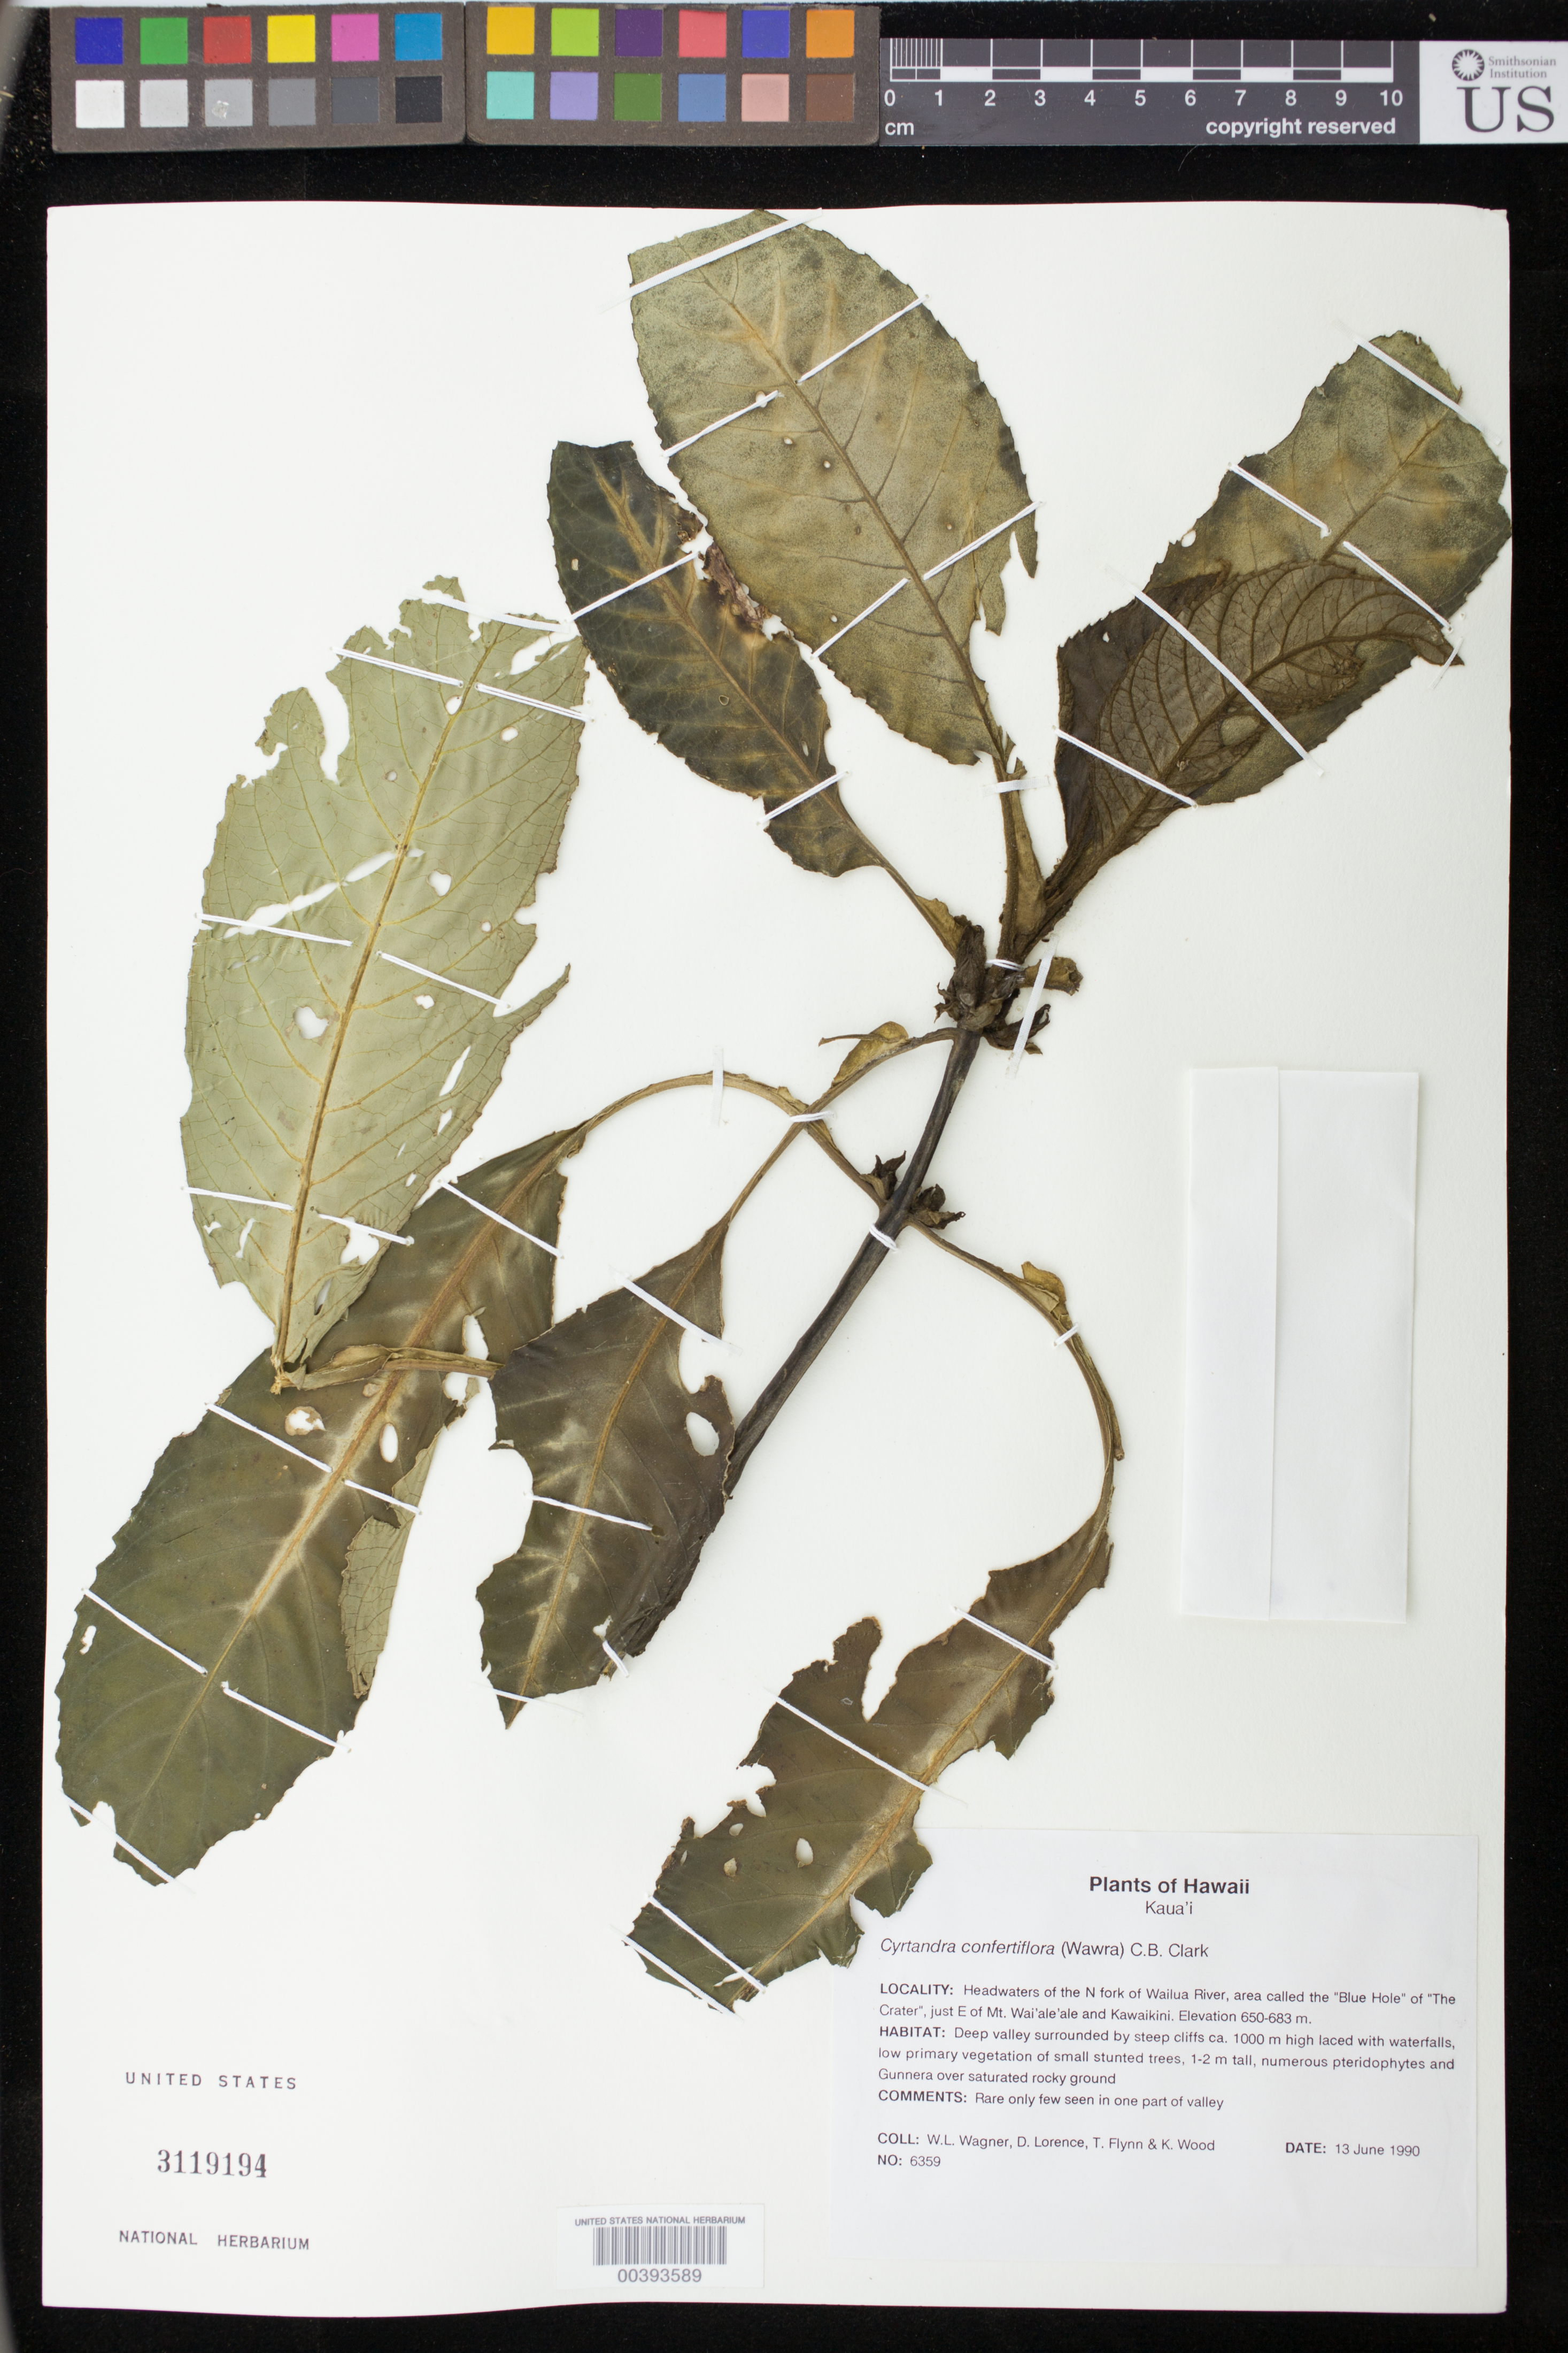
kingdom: Plantae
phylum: Tracheophyta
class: Magnoliopsida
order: Lamiales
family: Gesneriaceae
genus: Cyrtandra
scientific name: Cyrtandra confertiflora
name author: (Wawra) C.B. Clarke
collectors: W. L. Wagner, D. Lorence, T. W. Flynn & K. R. Wood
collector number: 6359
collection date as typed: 13 Jun 1990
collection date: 1990-06-13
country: United States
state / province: Hawaii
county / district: Kauai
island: Kaua'i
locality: Lihue district, Wailua river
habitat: Headwaters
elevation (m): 650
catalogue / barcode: US 3119194